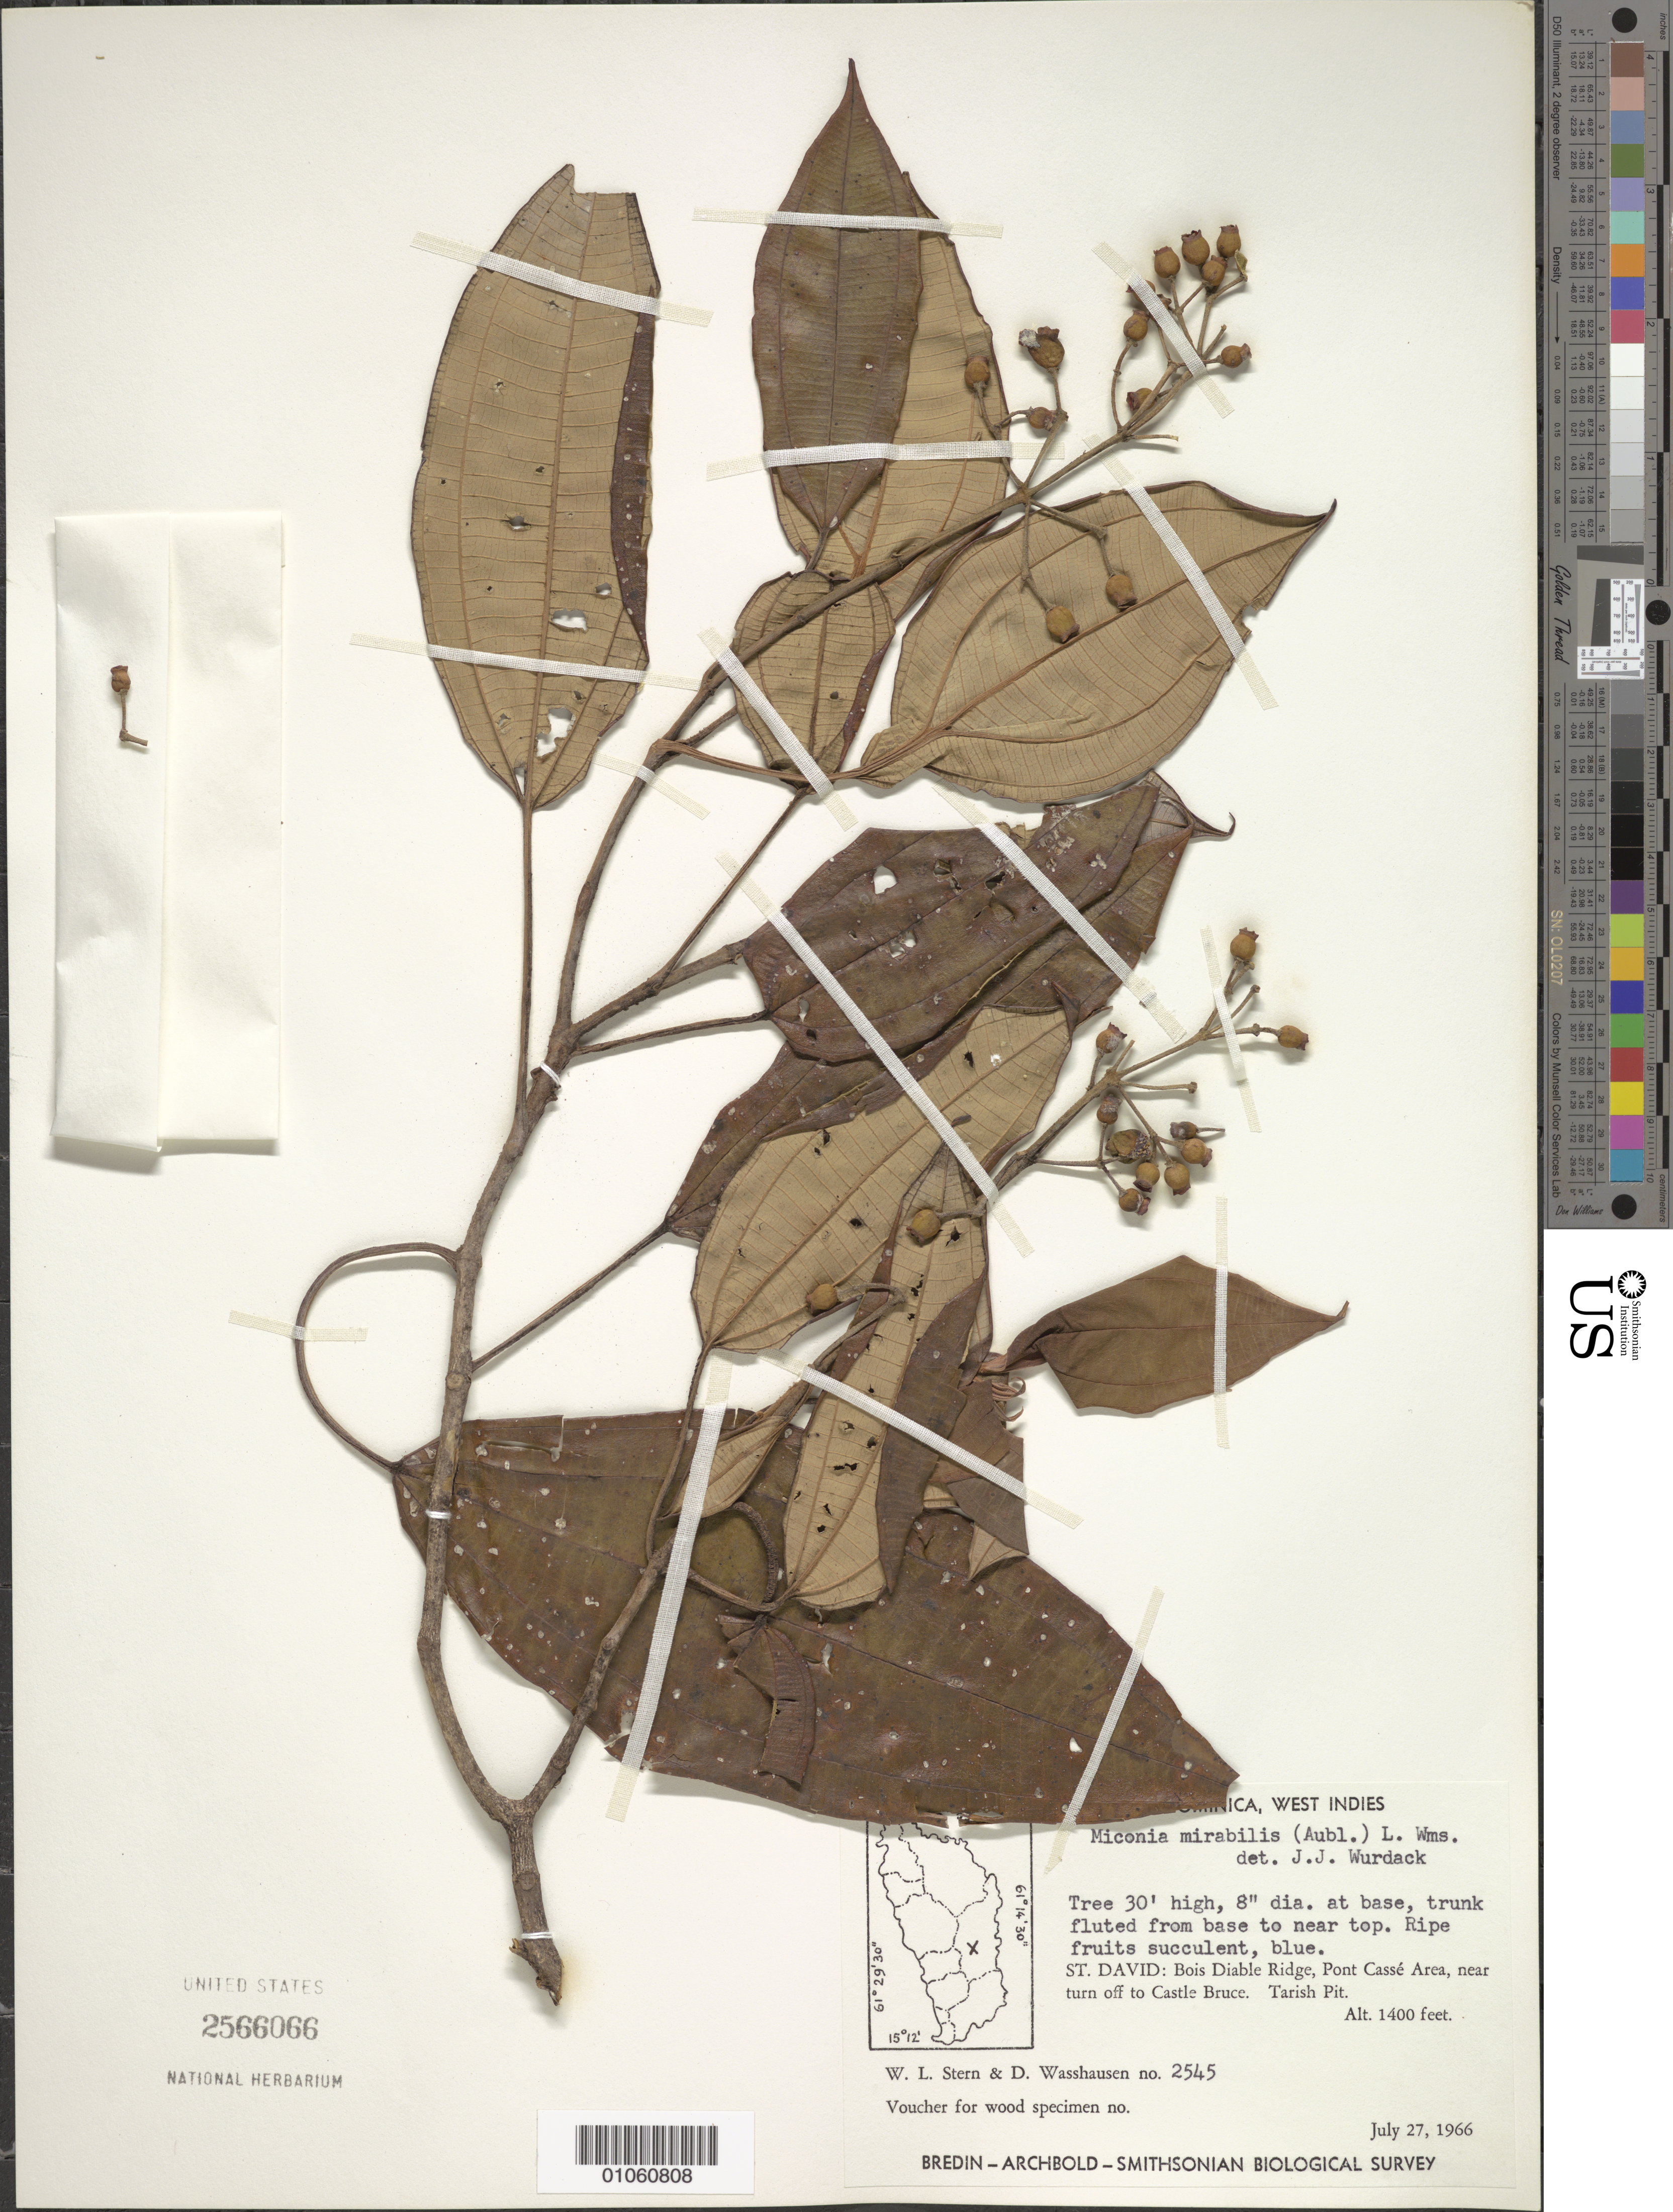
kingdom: Plantae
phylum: Tracheophyta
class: Magnoliopsida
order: Myrtales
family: Melastomataceae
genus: Miconia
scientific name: Miconia mirabilis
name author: (Aubl.) L.O. Williams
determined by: Wurdack, John J., (US), US (UNITED STATES)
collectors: W. L. Stern & D. C. Wasshausen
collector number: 2545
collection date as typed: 27 Jul 1966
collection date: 1966-07-27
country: Dominica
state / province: St. David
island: Dominica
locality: Bois Diable Ridge, pont Cassé Area near turn-off to Castle Bruce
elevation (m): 427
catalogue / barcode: US 2566066